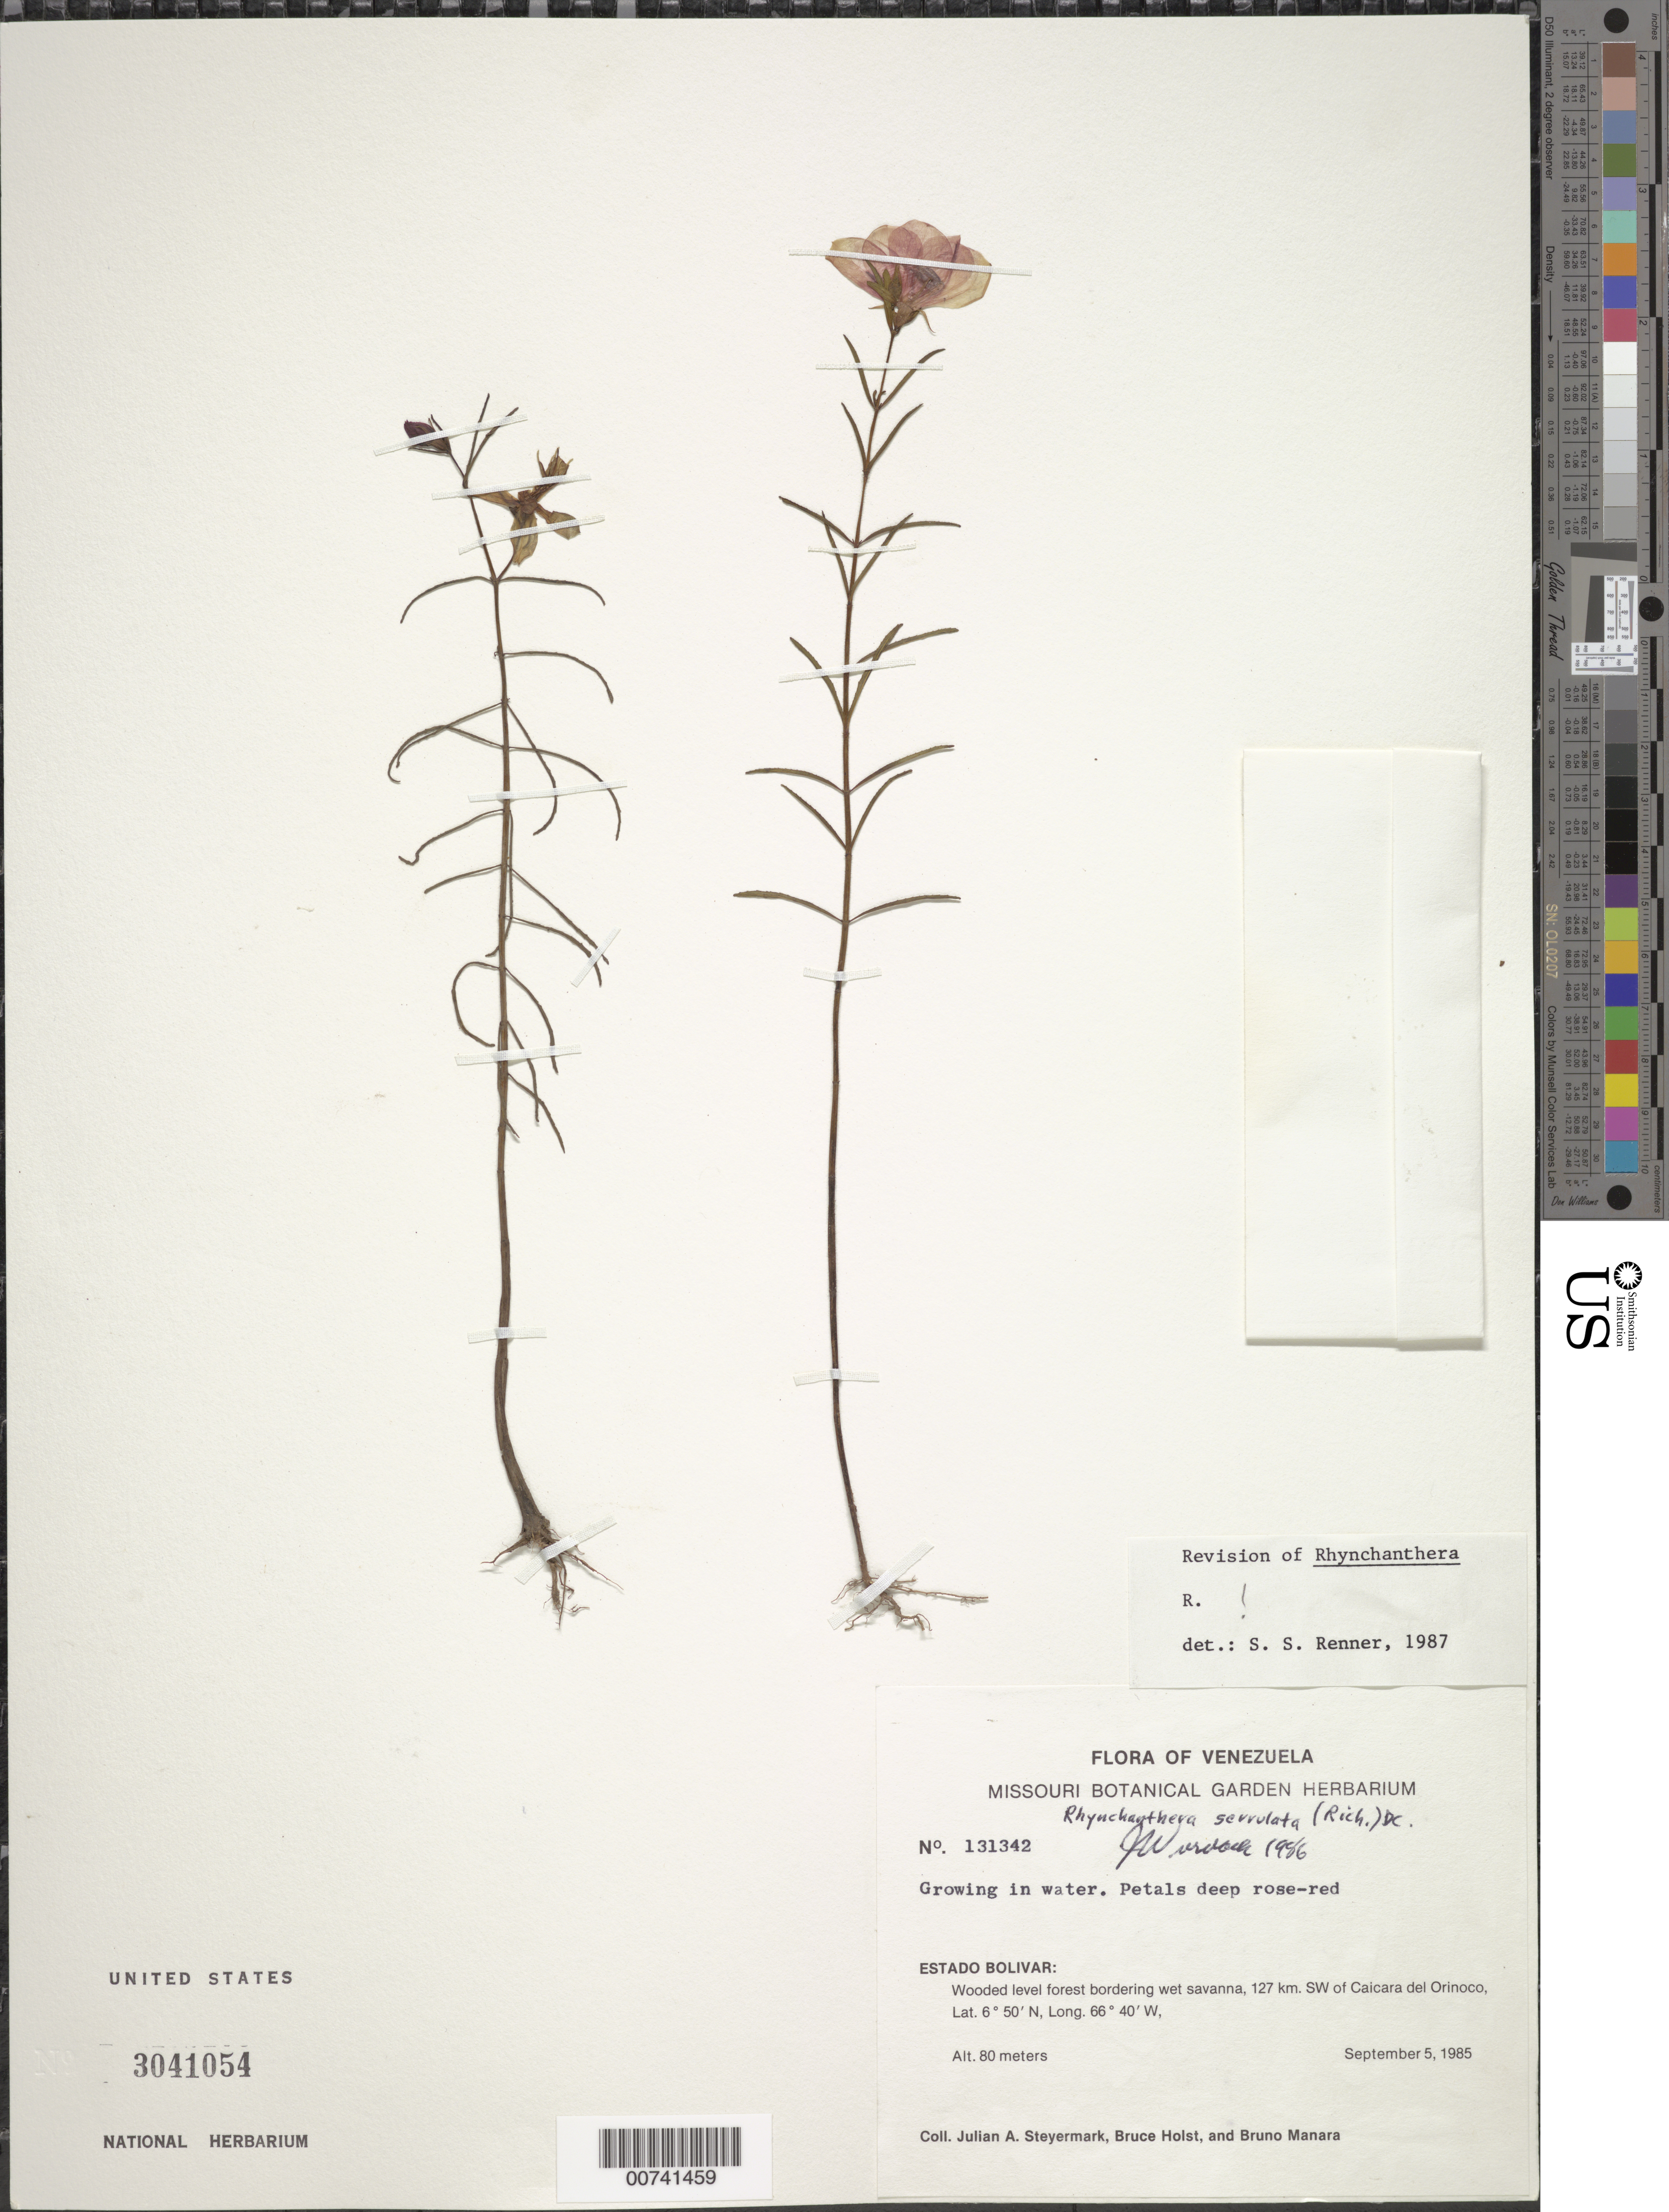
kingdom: Plantae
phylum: Tracheophyta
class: Magnoliopsida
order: Myrtales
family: Melastomataceae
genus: Rhynchanthera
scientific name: Rhynchanthera serrulata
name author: (Rich.) DC.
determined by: Renner, S. S.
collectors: J. Steyermark, B. Holst & B. Manara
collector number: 131342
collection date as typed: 5-Sep-85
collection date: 1985-09-05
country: Venezuela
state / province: Bolívar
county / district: Cedeño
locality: Caicara del Orinoco, 127 km SW of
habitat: Wooded level forest bordering wet savanna; growing in water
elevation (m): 80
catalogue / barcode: US 3041054